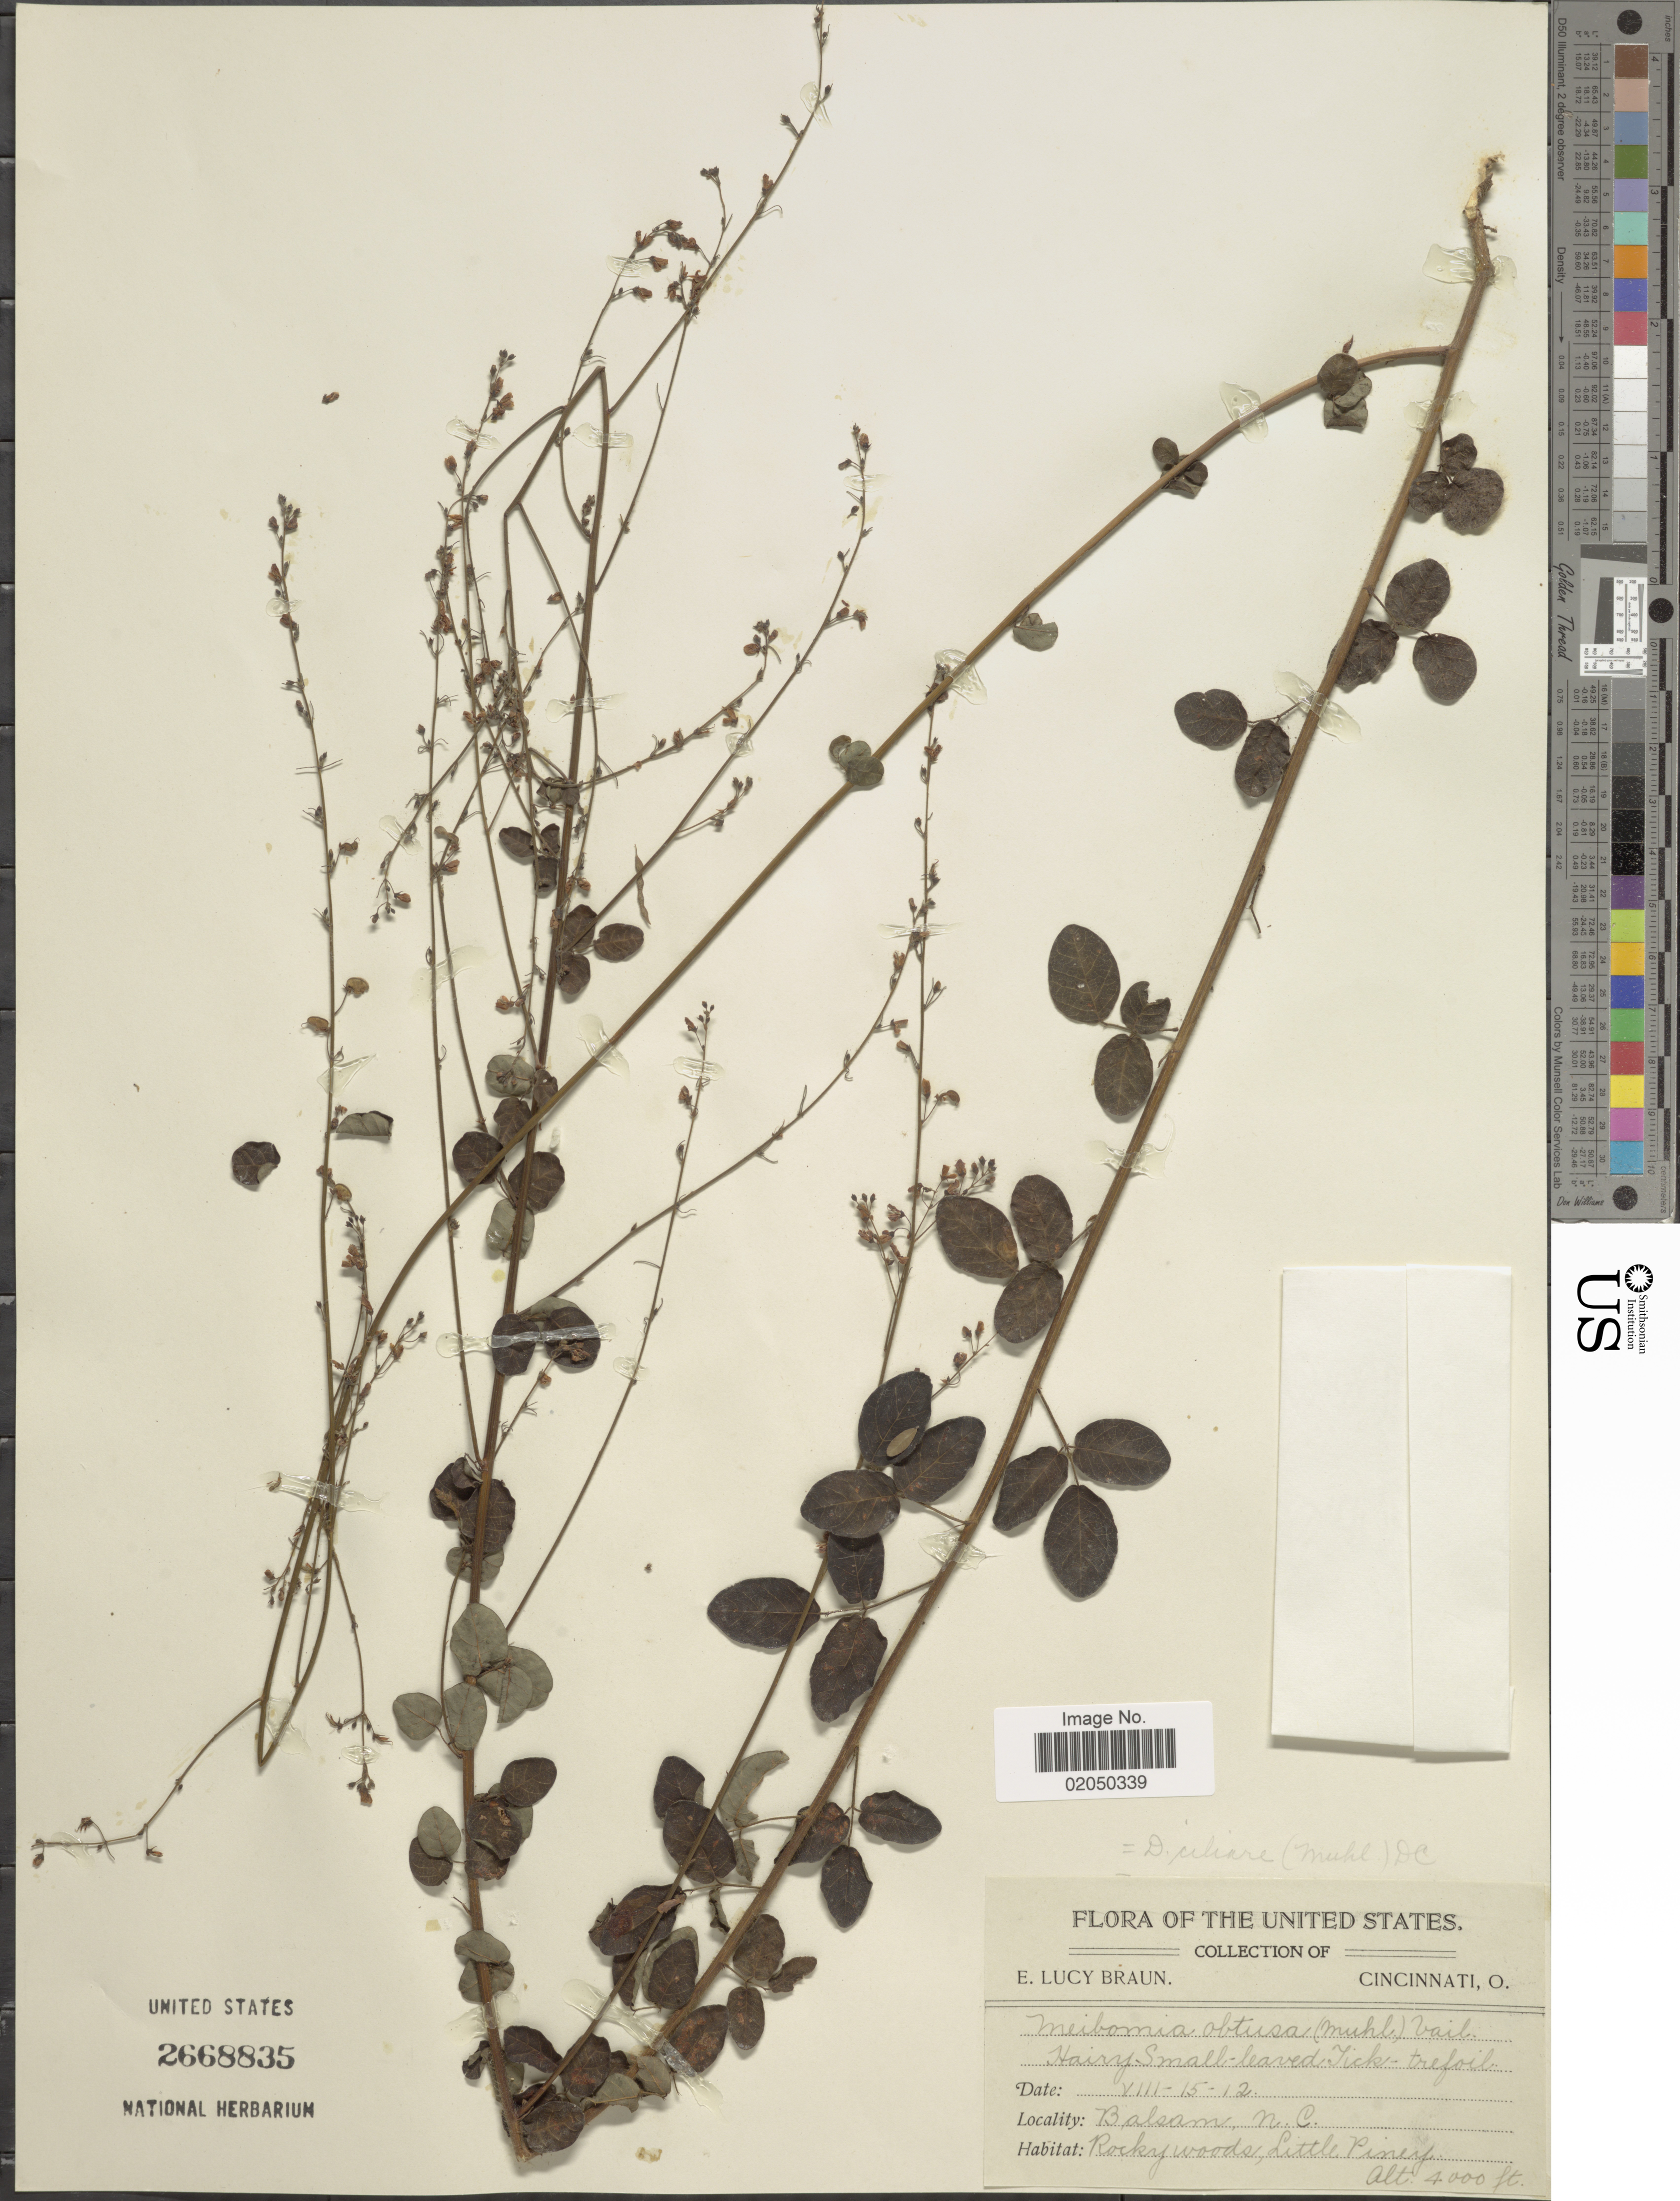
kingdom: Plantae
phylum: Tracheophyta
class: Magnoliopsida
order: Fabales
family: Fabaceae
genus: Desmodium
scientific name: Desmodium ciliare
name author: (Muhl. ex Willd.) DC.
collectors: E. L. Braun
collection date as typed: Transcribed d/m/y: 15/8/12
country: United States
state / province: North Carolina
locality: Balsam N.C.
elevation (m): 1219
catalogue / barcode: US 2668835